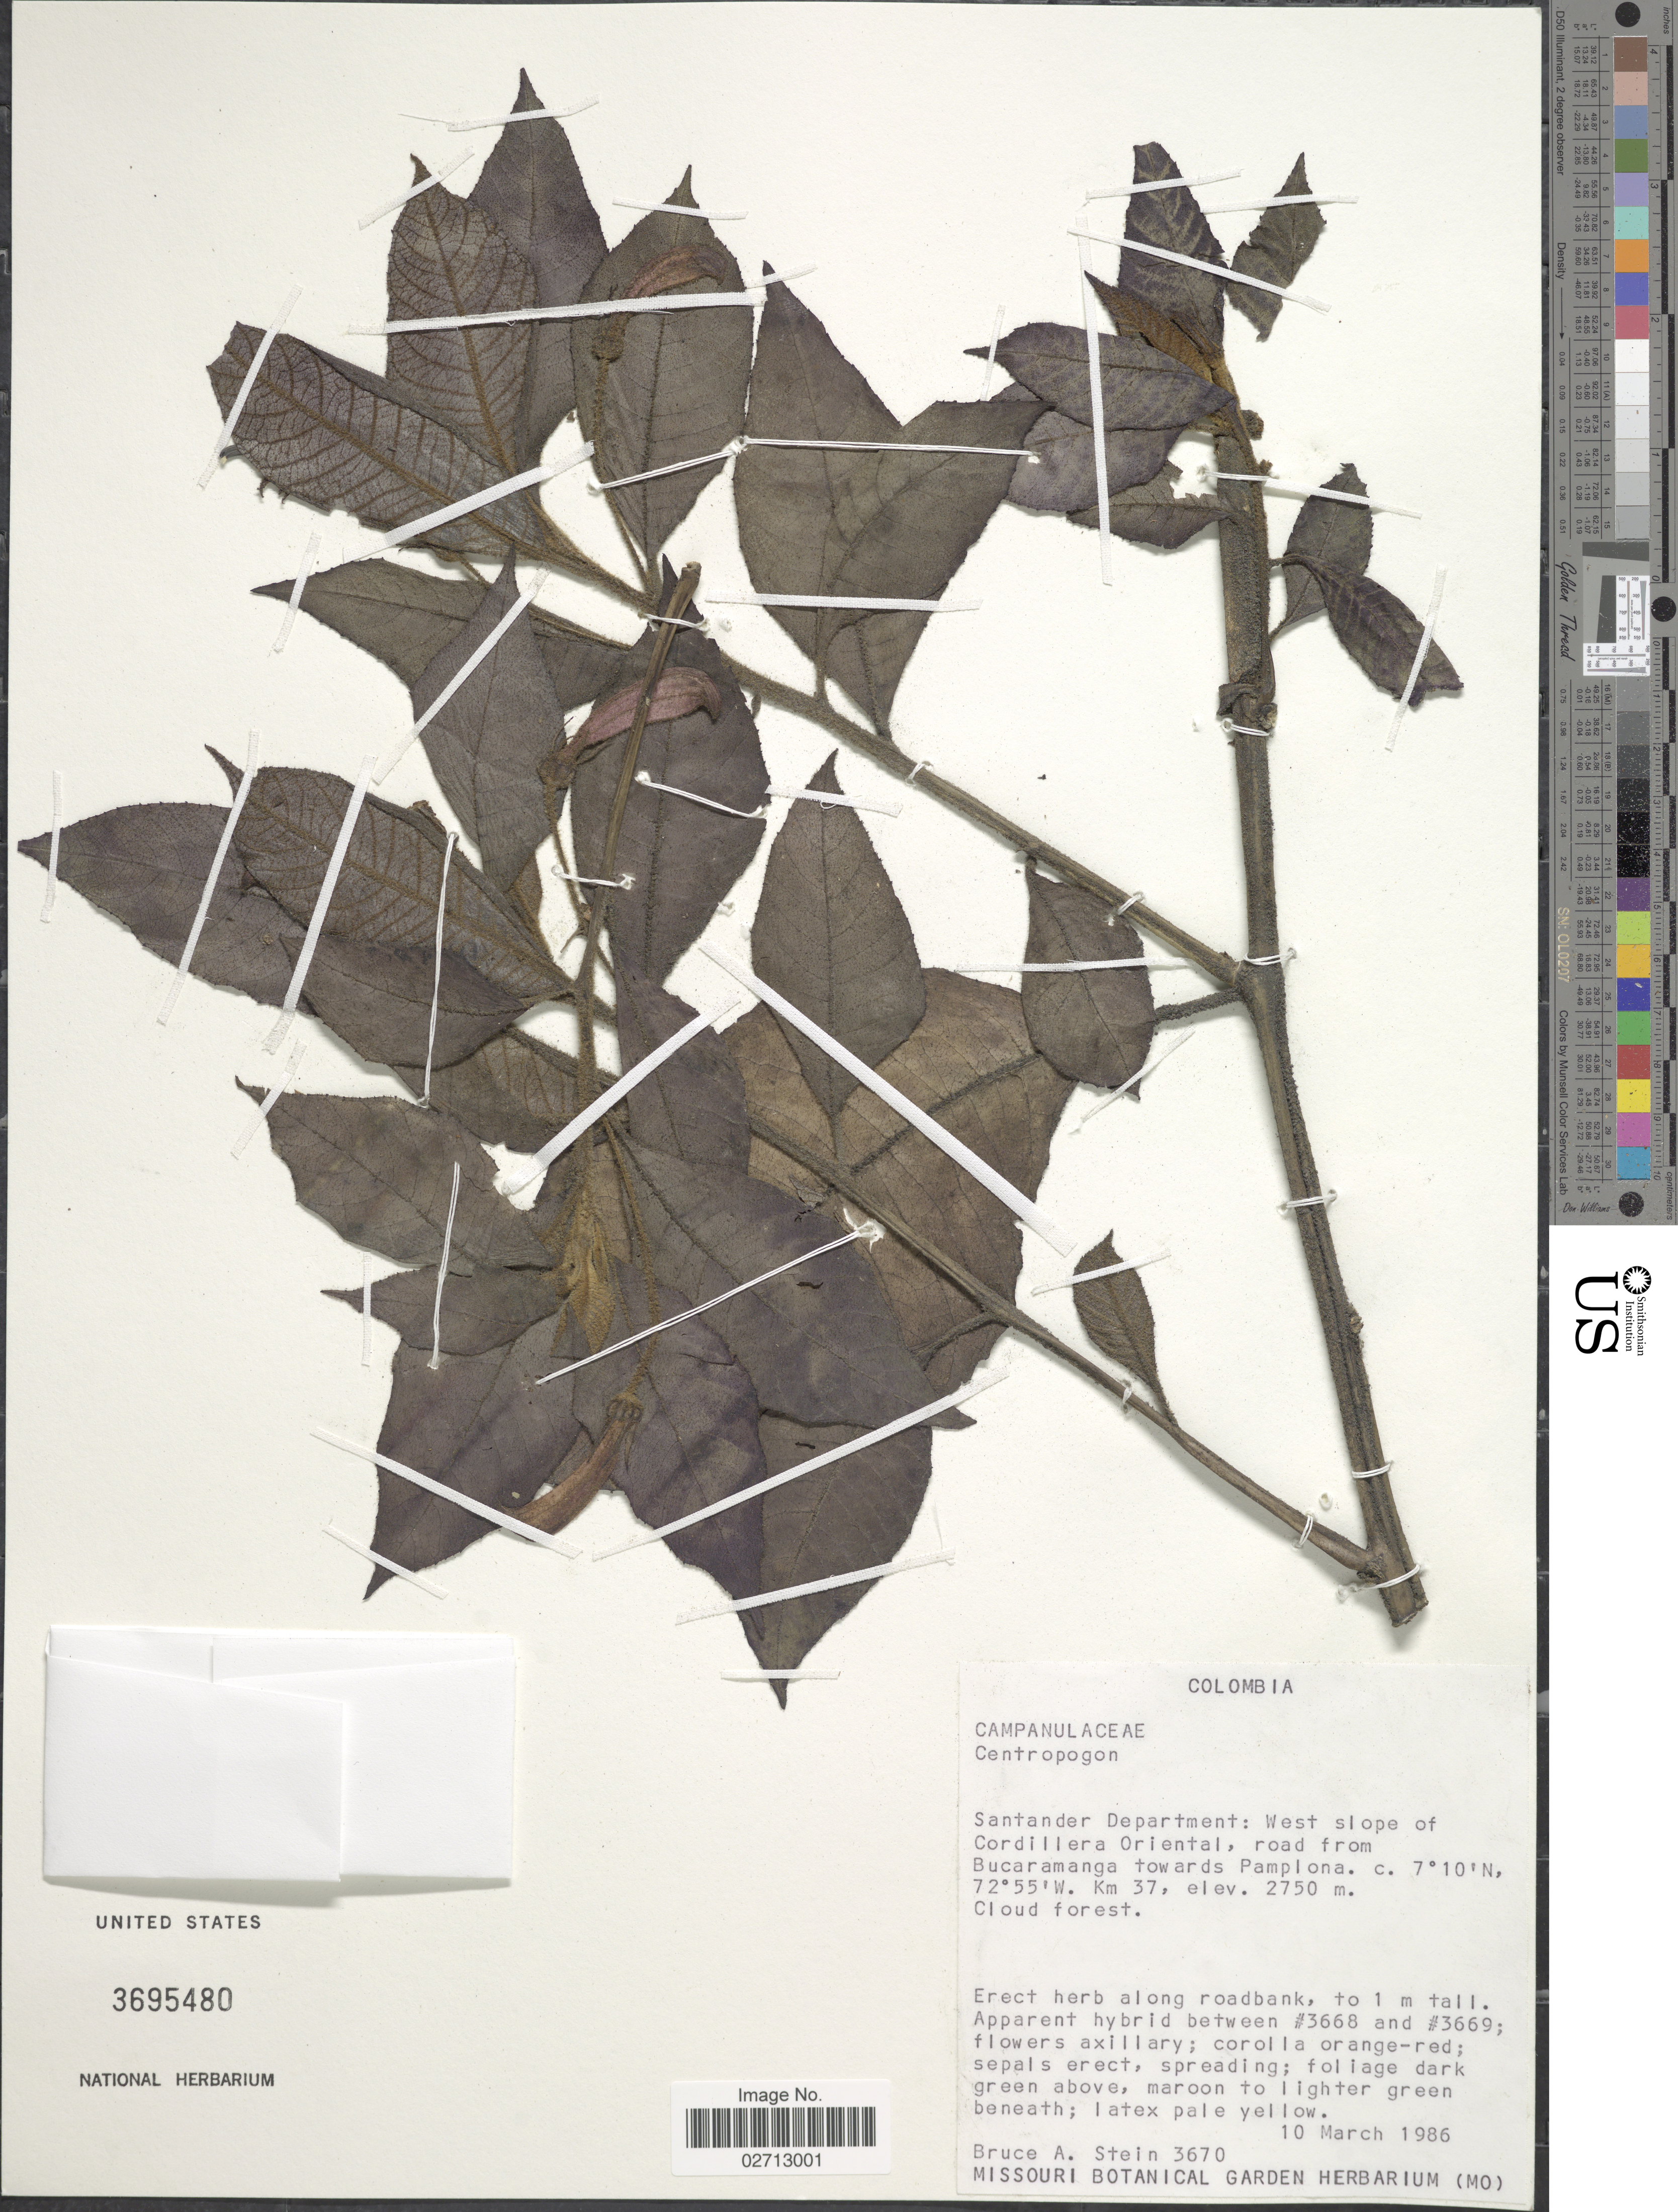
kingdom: Plantae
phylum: Tracheophyta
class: Magnoliopsida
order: Asterales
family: Campanulaceae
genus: Centropogon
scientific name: Centropogon sp.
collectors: B. A. Stein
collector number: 3670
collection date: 1986-03-10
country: Colombia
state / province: Santander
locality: West slope of Cordillera Oriental, road from Bucaramanga towards Pamplona. Km 37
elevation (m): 2750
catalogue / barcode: US 3695480